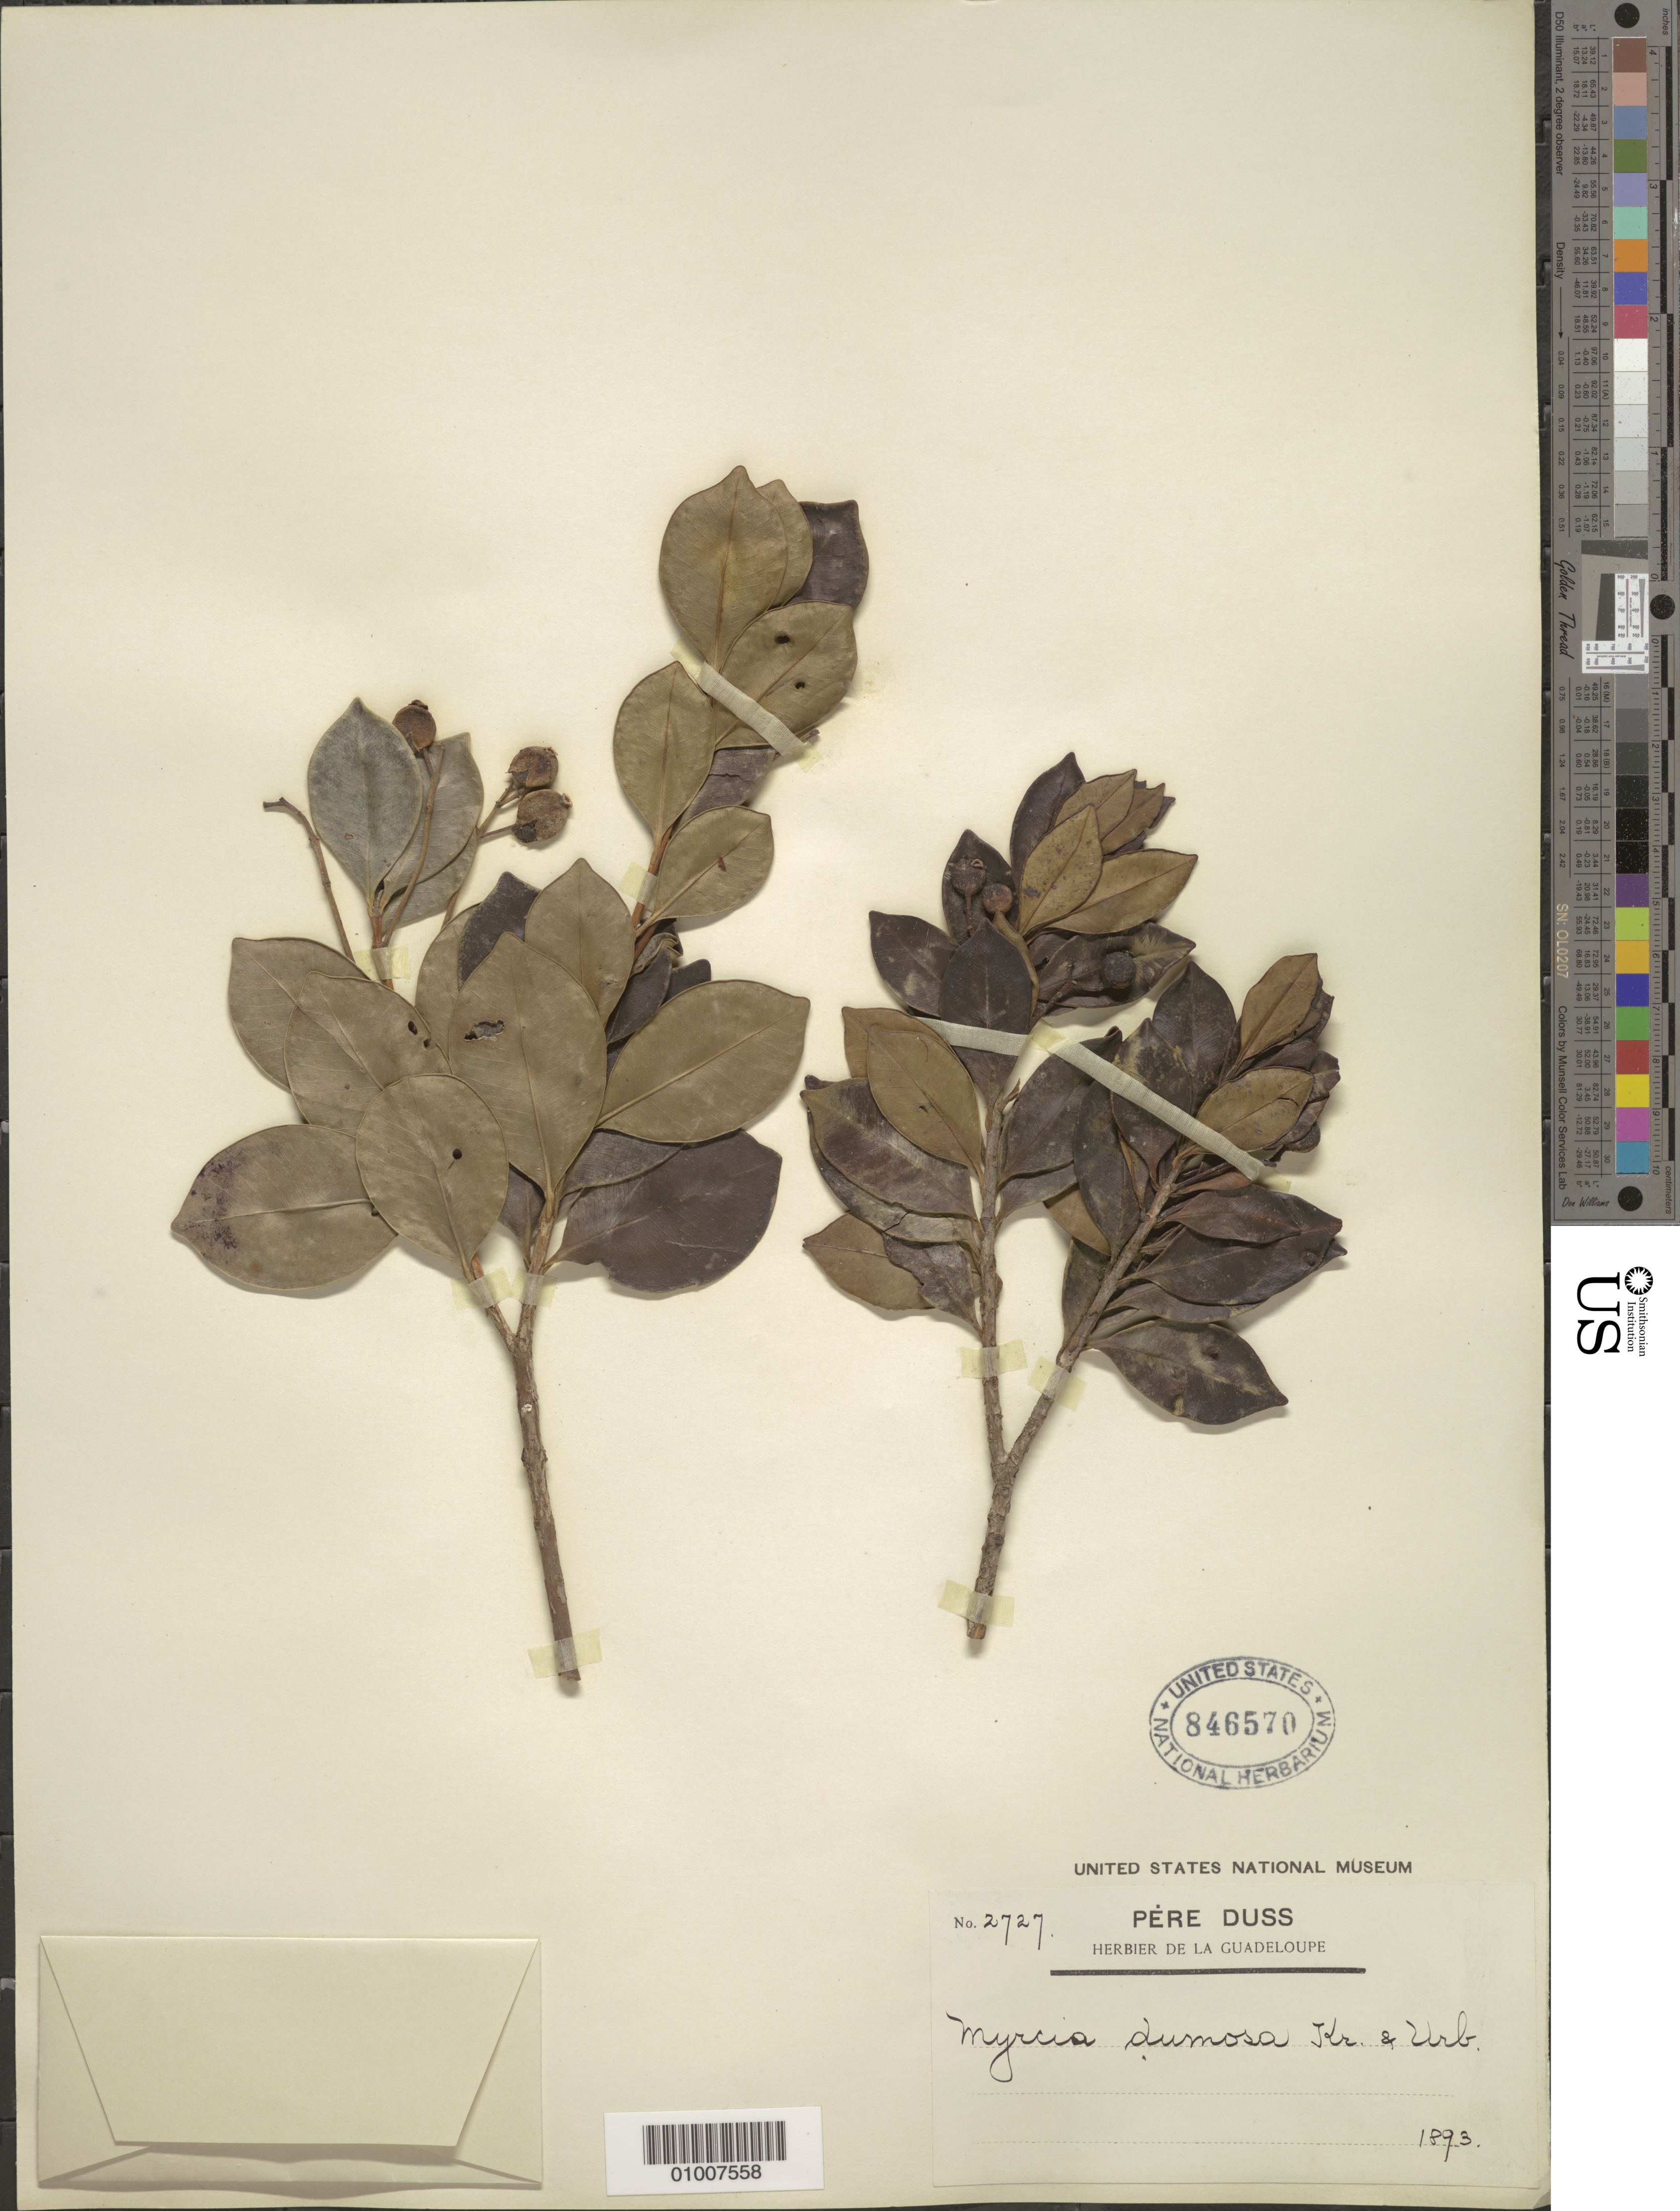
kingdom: Plantae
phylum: Tracheophyta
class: Magnoliopsida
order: Myrtales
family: Myrtaceae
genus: Myrcia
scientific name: Myrcia platyclada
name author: DC.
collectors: Père Duss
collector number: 2727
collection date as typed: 1893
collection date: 1893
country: Guadeloupe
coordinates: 0 N, 0 E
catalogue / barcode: US 846570